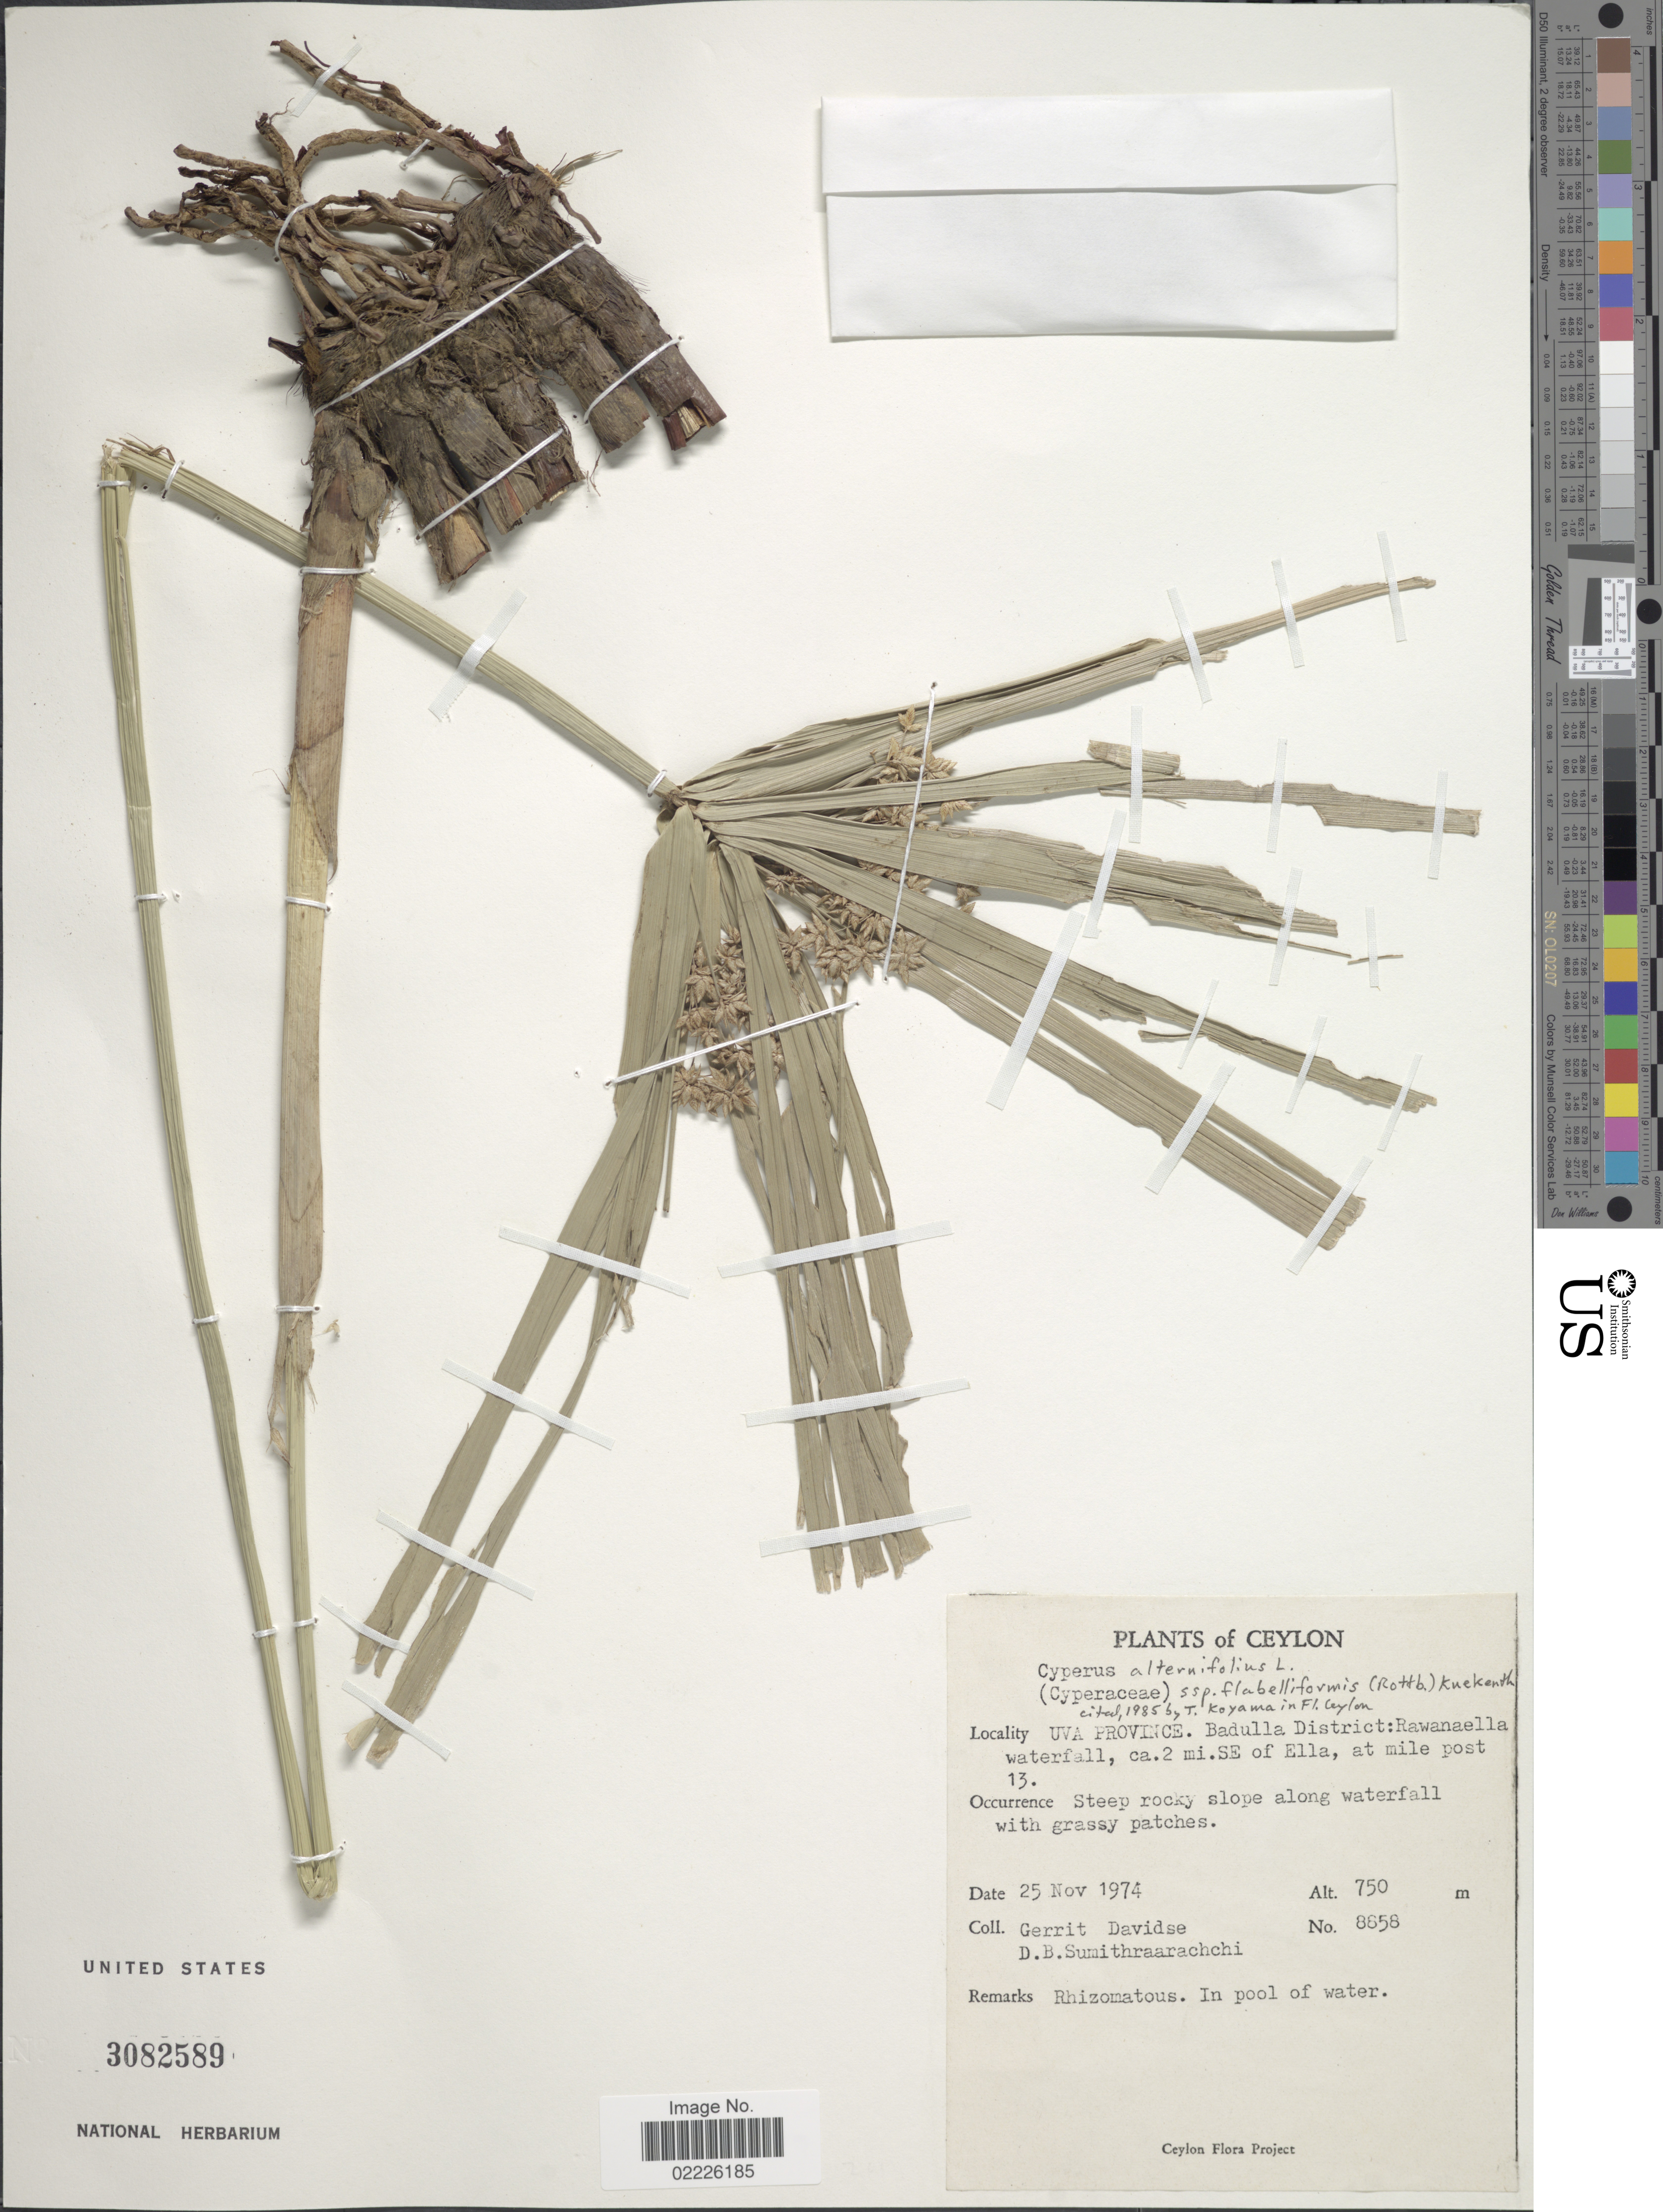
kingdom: Plantae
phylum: Tracheophyta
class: Liliopsida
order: Poales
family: Cyperaceae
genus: Cyperus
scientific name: Cyperus involucratus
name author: Rottb.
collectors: G. Davidse & D. B. Sumithraarachchi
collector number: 8658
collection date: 1974-11-25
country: Sri Lanka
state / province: Uva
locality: Uva Province, Badulla District: Rawanaella waterfall, 2 mi. SE of Ella, at mile post 13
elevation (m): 750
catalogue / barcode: US 3082589